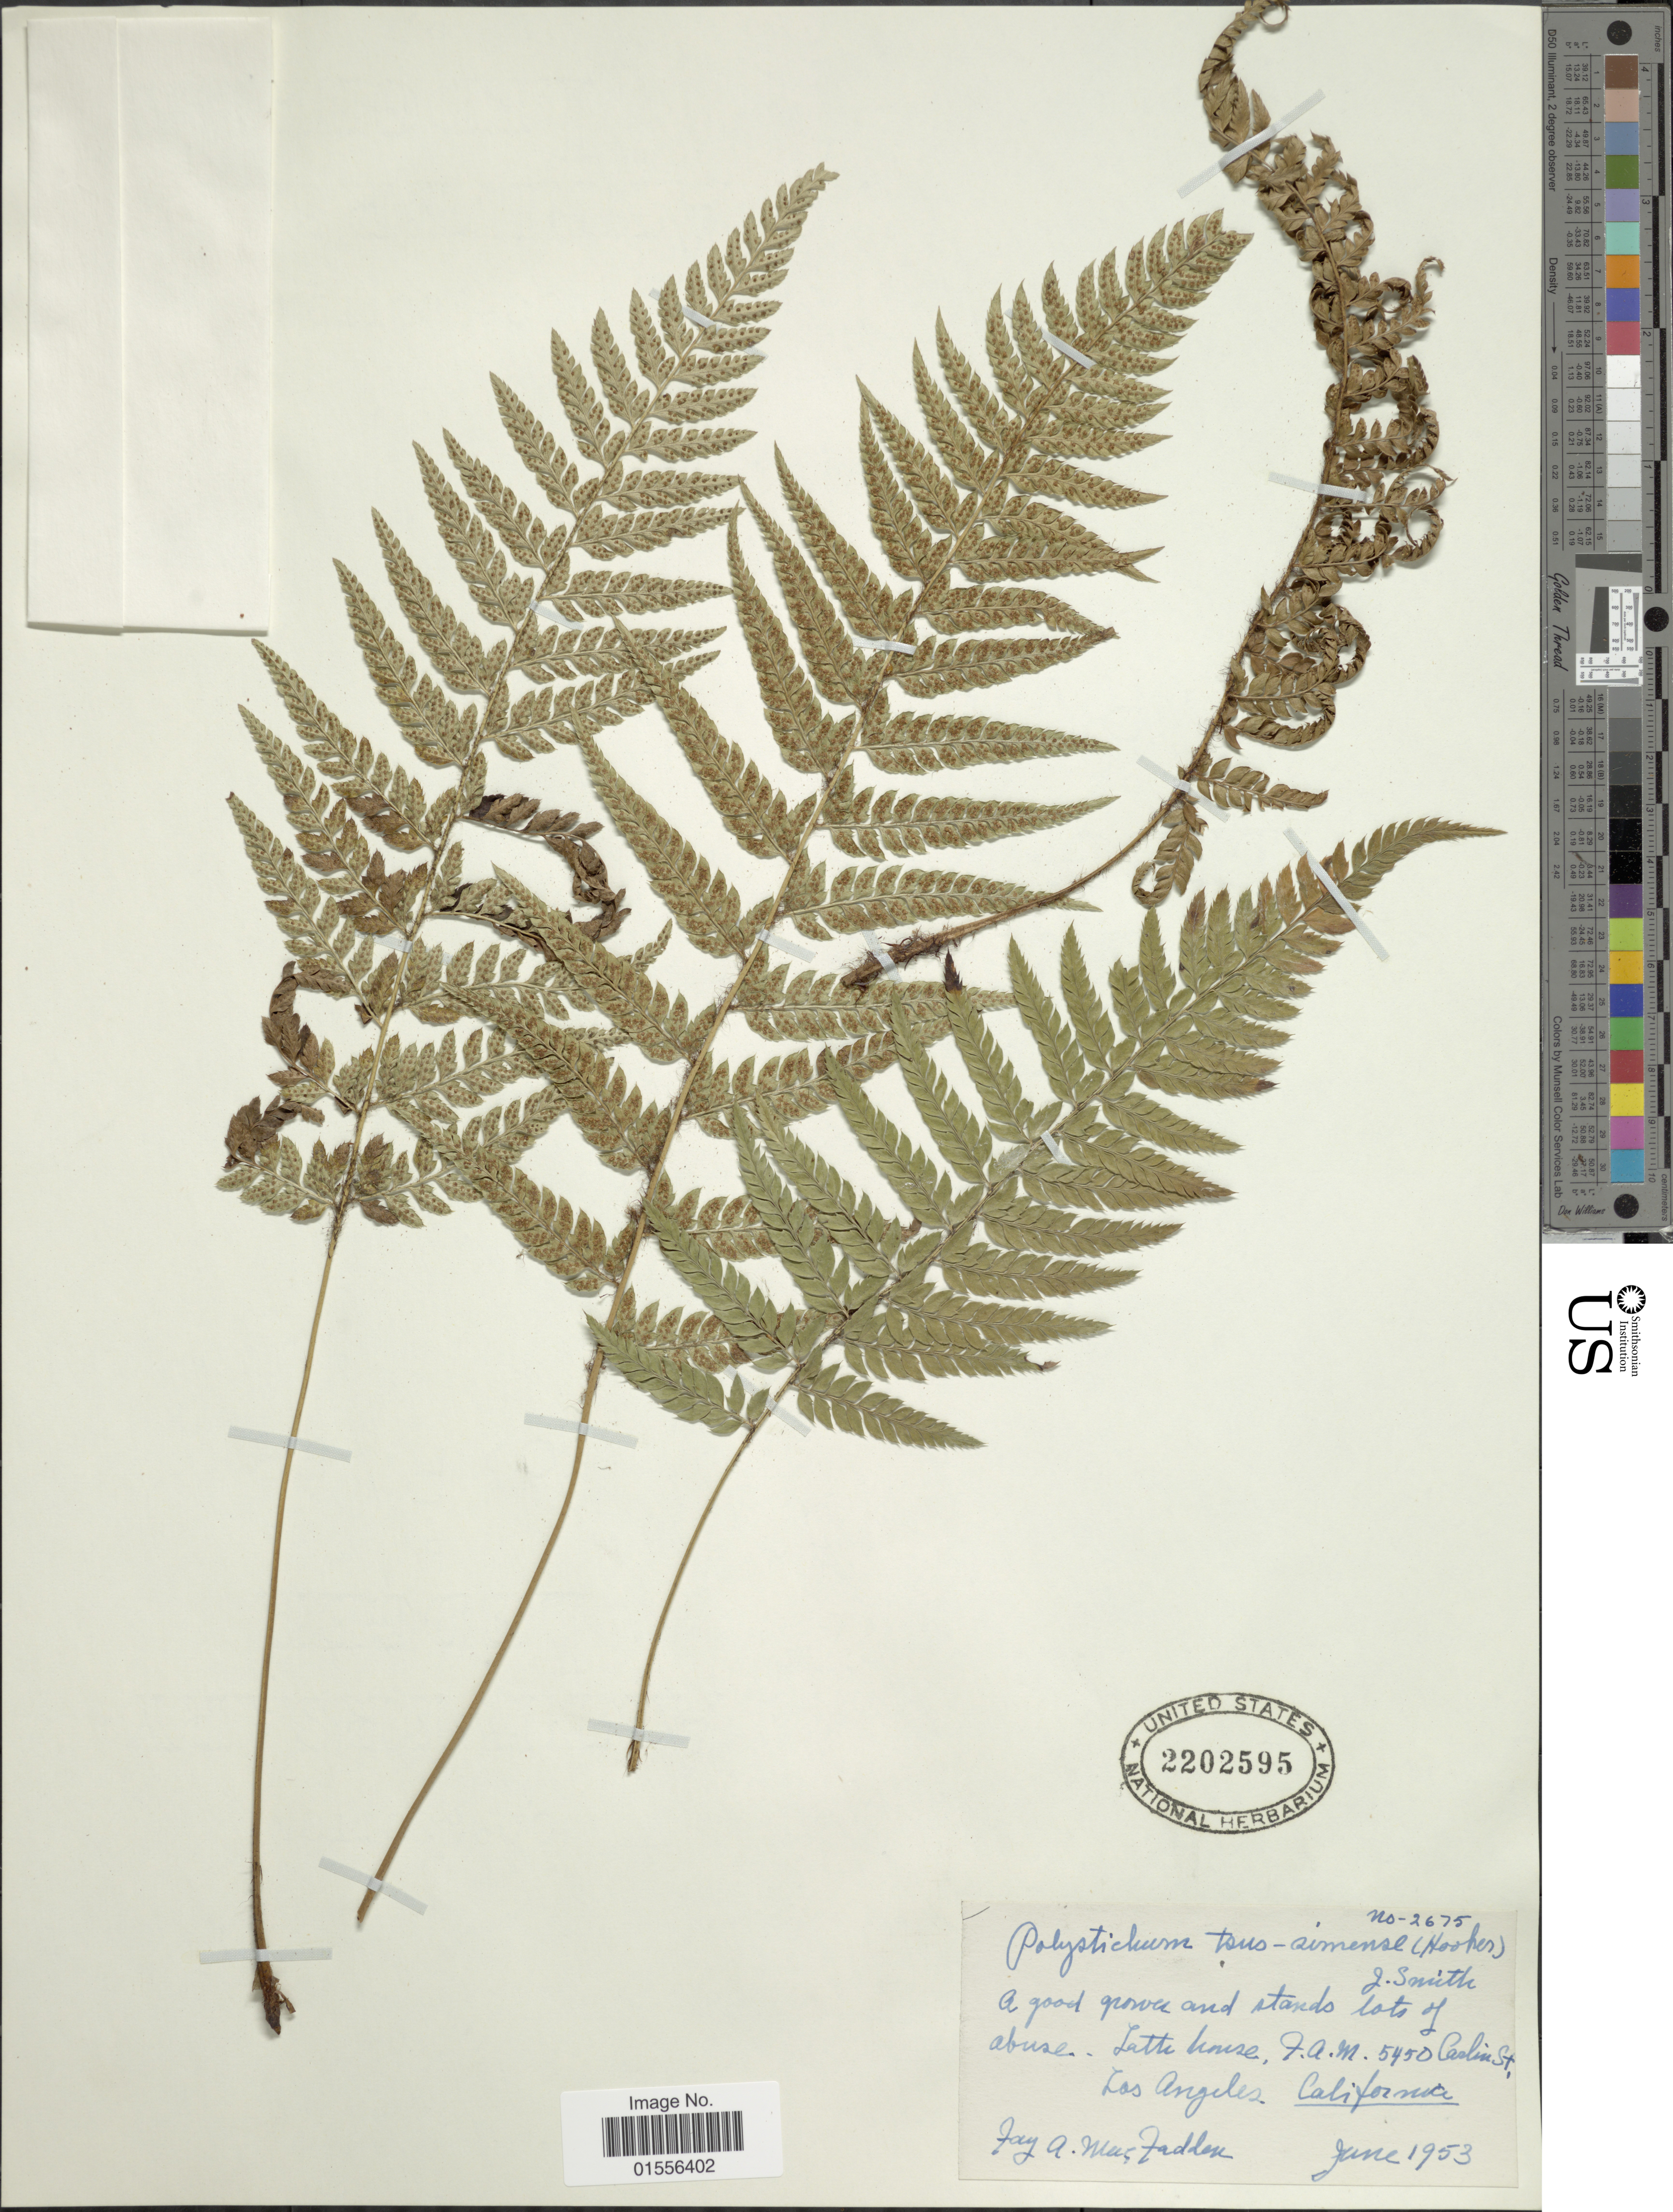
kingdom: Plantae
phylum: Tracheophyta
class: Polypodiopsida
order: Polypodiales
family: Dryopteridaceae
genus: Polystichum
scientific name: Polystichum tsus-simense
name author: (Hook.) J. Sm.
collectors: F. MacFadden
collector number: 2675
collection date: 1953-06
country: United States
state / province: California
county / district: Los Angeles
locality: Carlin St Los Angeles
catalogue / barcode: US 2202595